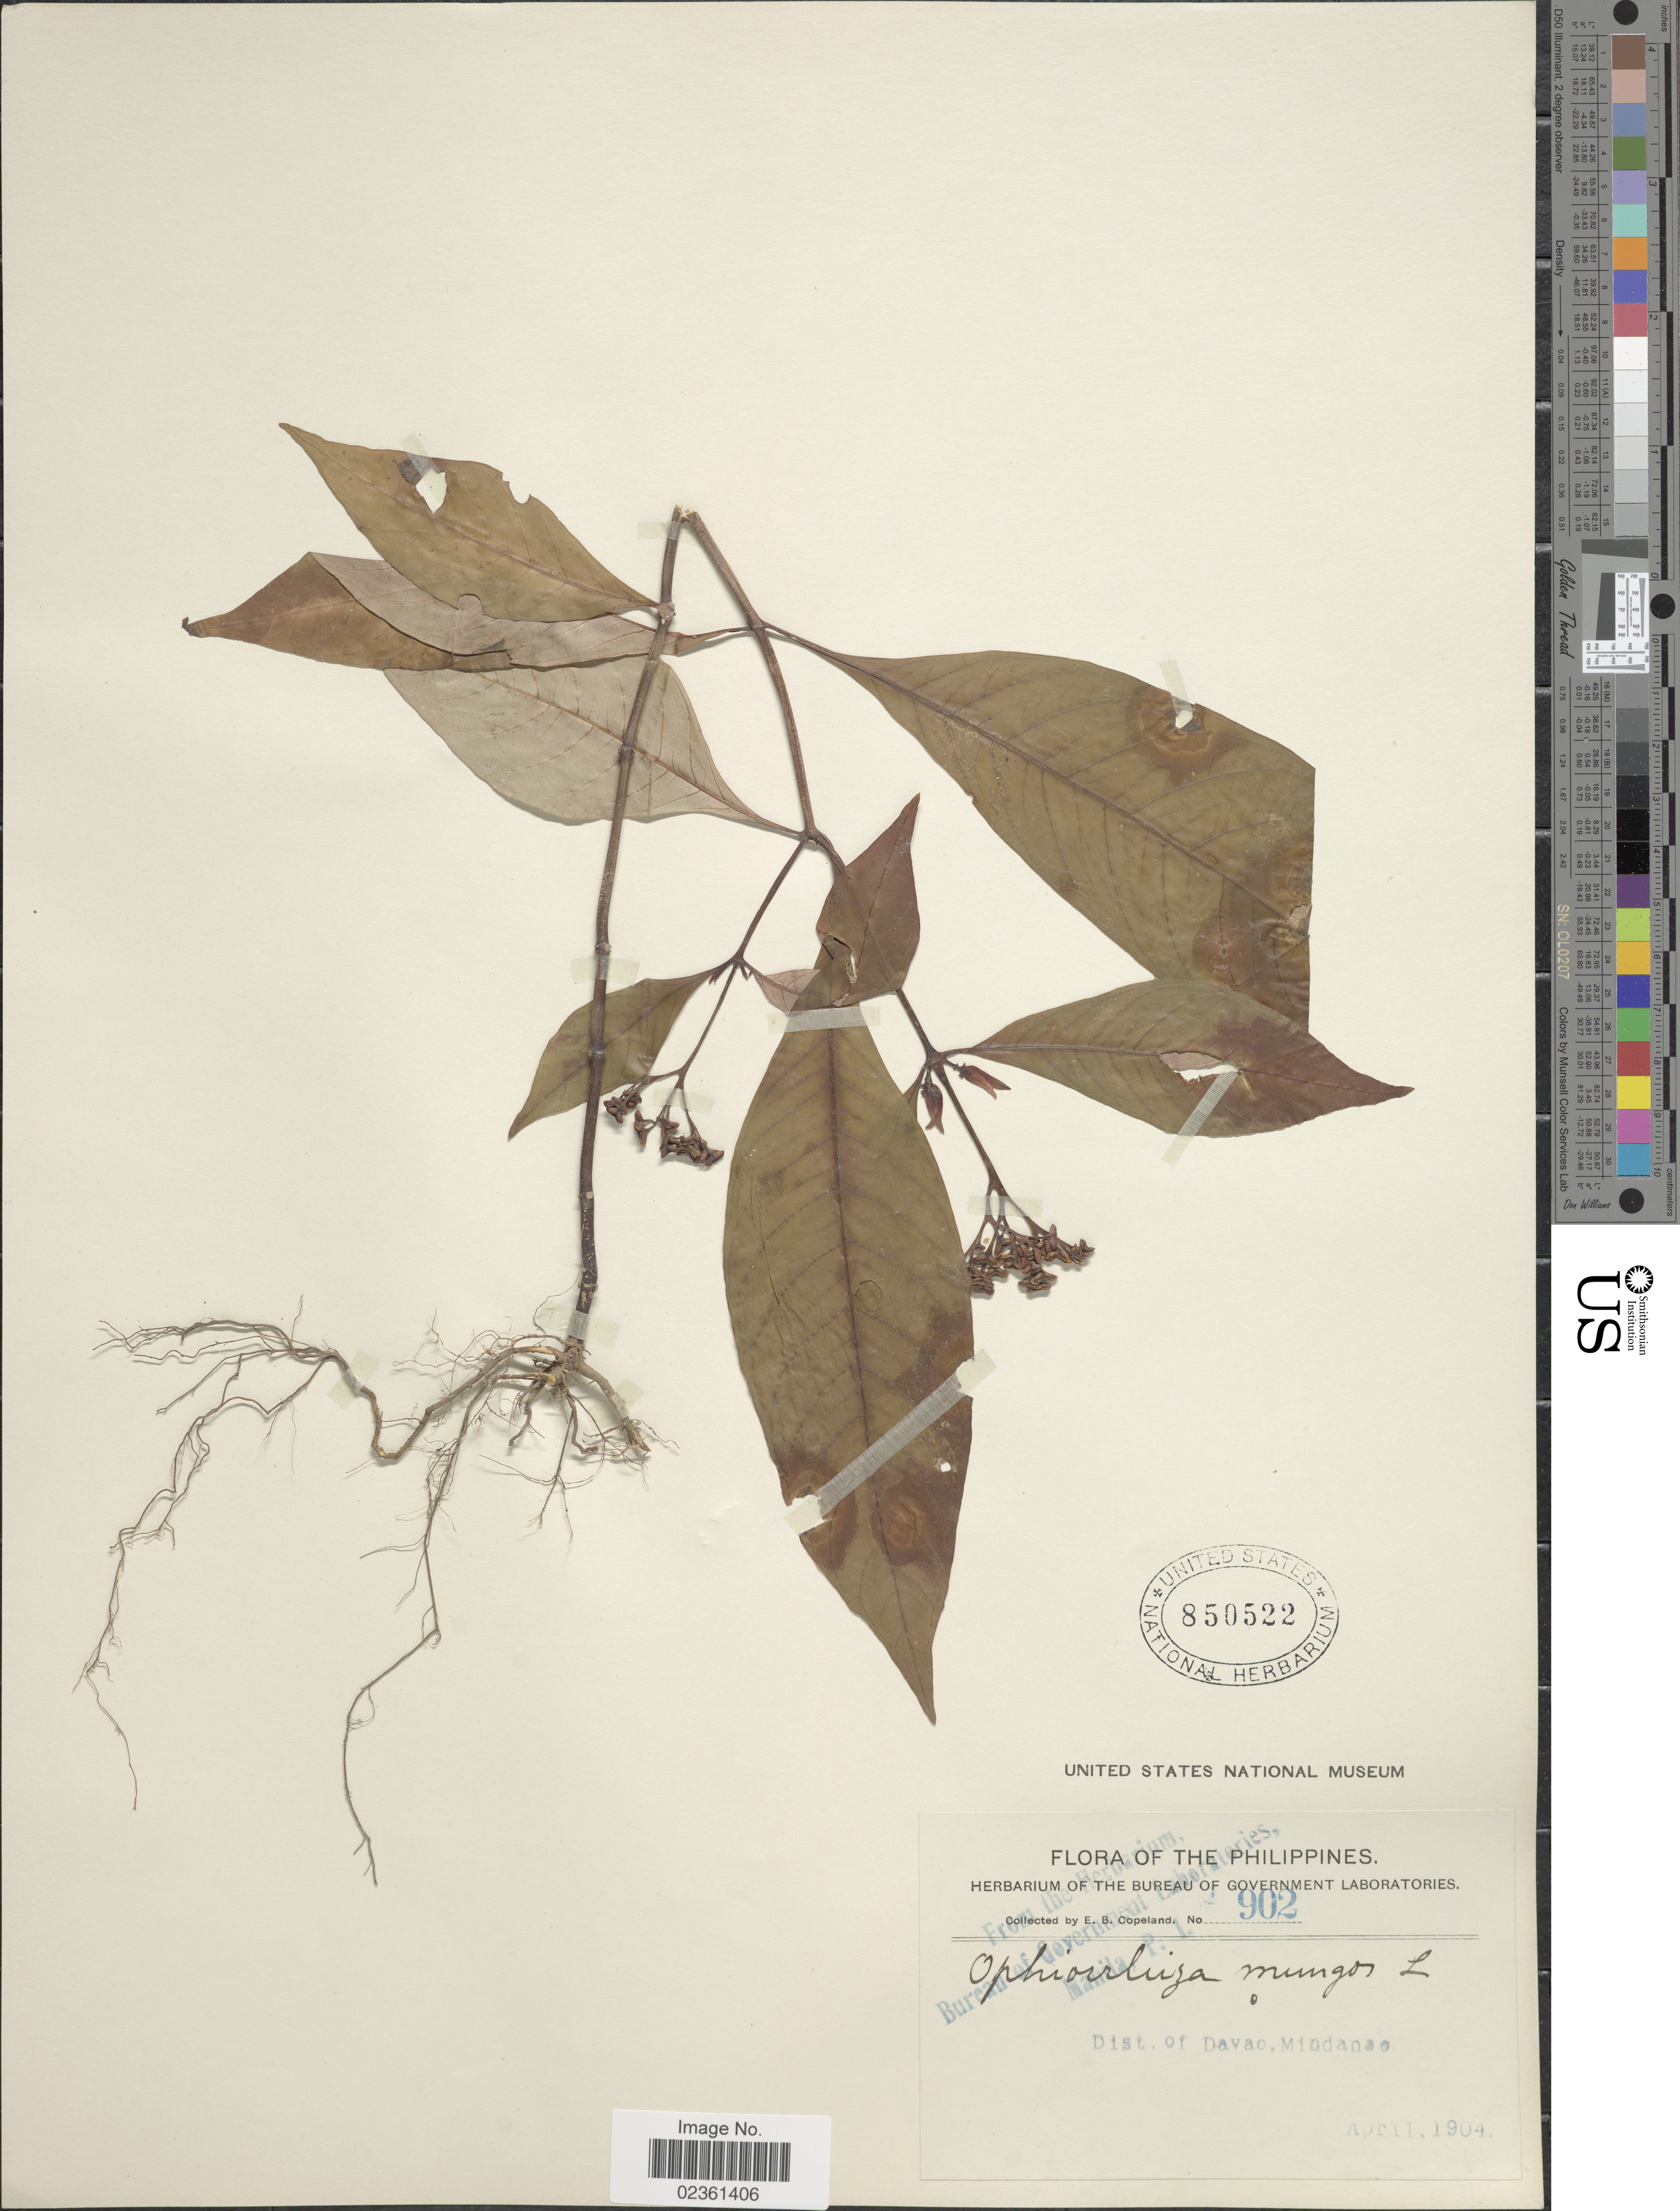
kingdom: Plantae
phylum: Tracheophyta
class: Magnoliopsida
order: Gentianales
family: Rubiaceae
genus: Ophiorrhiza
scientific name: Ophiorrhiza mungos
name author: L.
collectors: E. B. Copeland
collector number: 902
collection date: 1904-04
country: Philippines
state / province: Davao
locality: Mindanao.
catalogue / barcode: US 850522